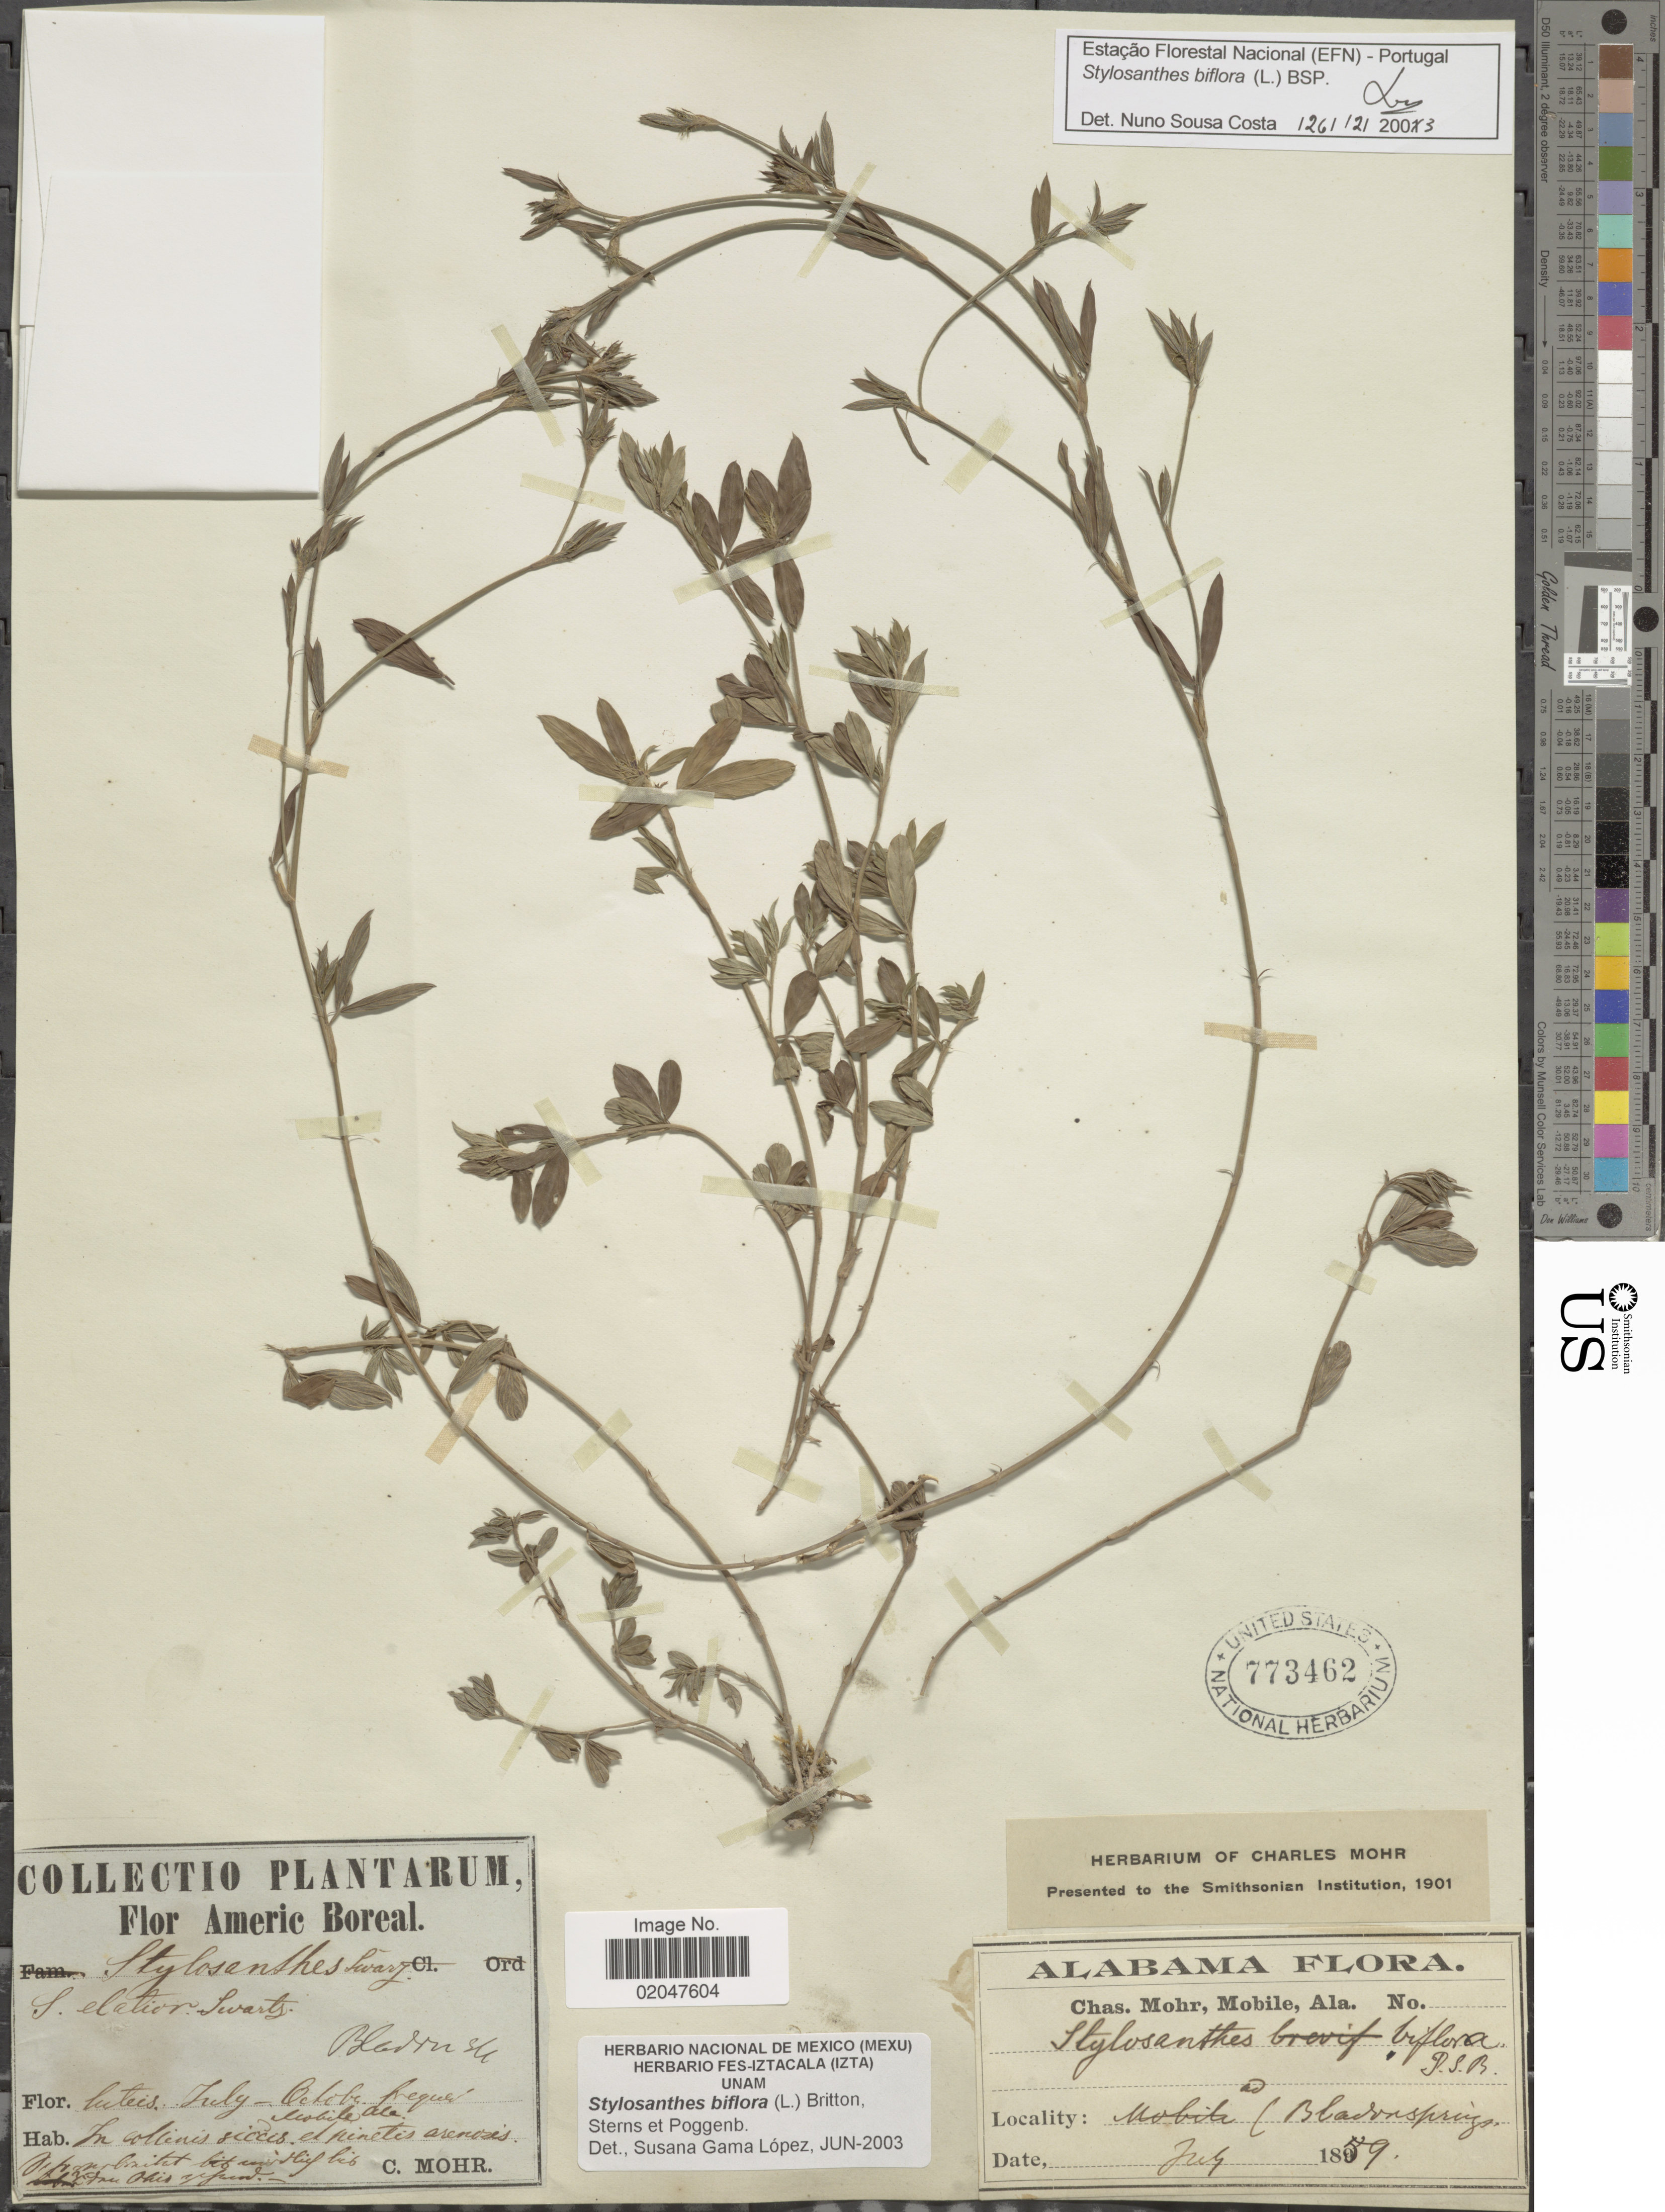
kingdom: Plantae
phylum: Tracheophyta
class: Magnoliopsida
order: Fabales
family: Fabaceae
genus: Stylosanthes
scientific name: Stylosanthes biflora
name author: (L.) Britton et al.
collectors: Mohr, C. T. (herbarium)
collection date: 1859-07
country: United States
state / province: Alabama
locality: Mobile, Bladon Springs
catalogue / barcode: US 773462